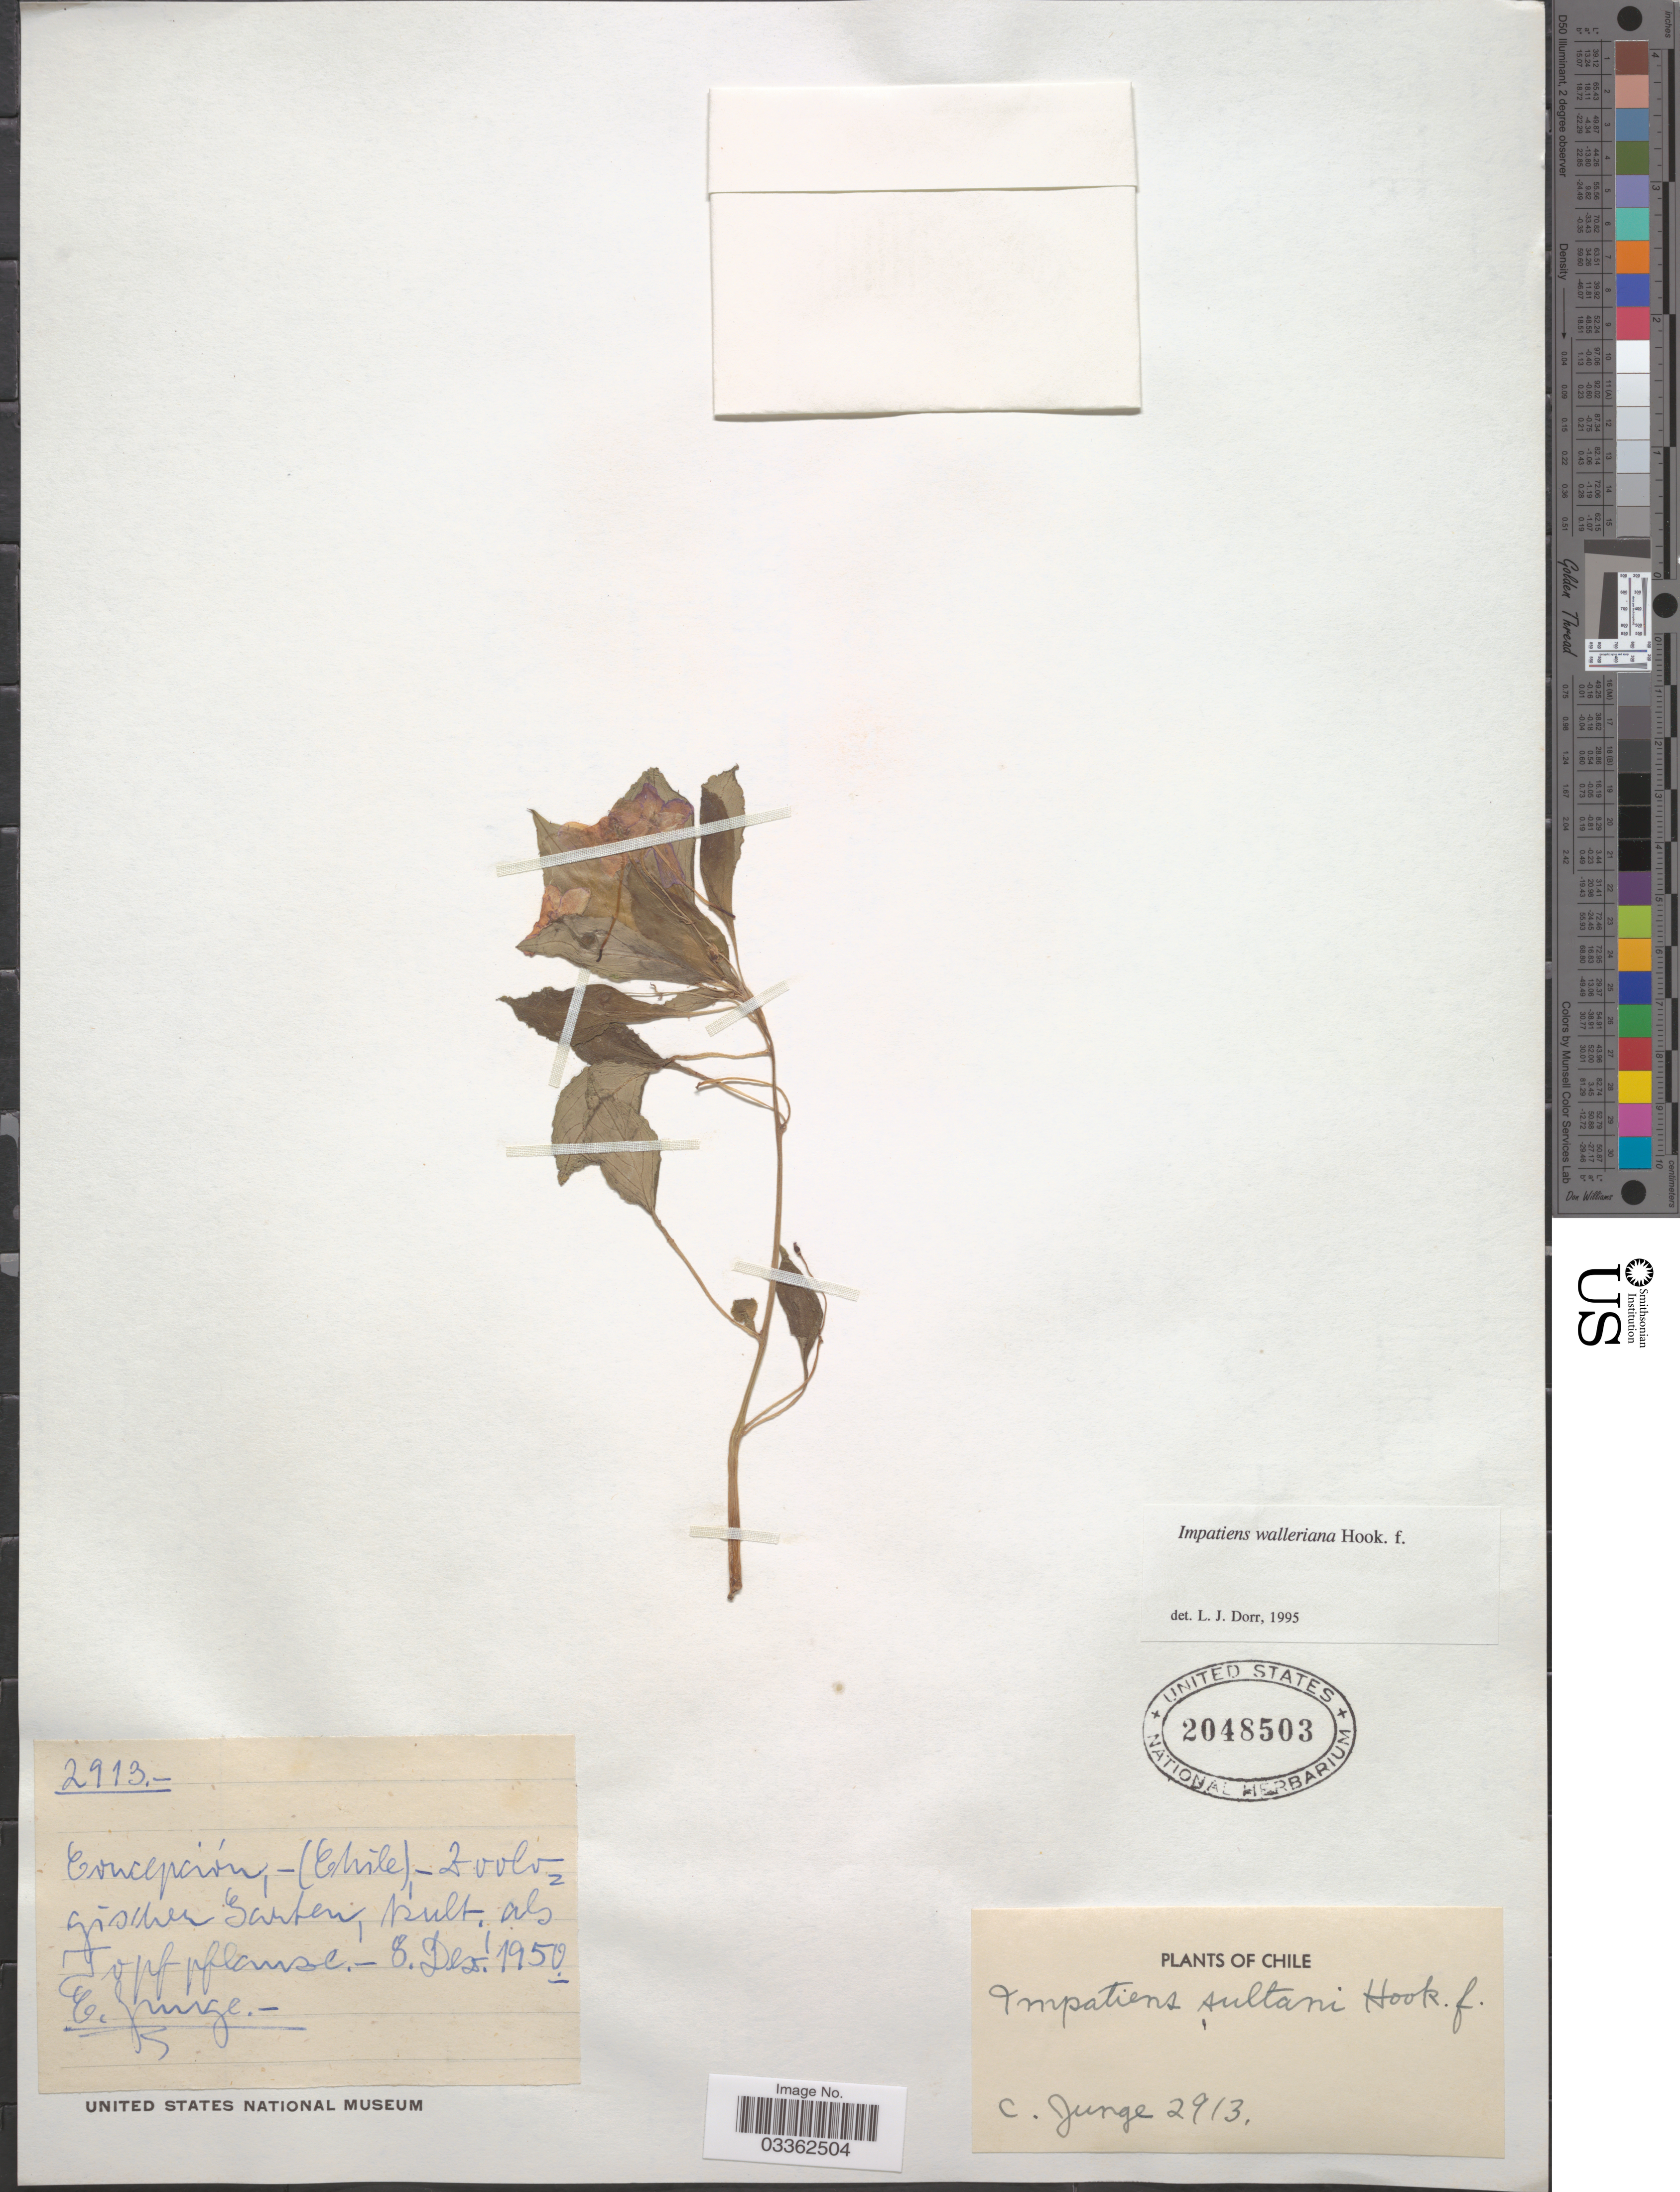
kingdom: Plantae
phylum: Tracheophyta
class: Magnoliopsida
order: Ericales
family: Balsaminaceae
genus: Impatiens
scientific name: Impatiens walleriana 'Super Elfin Red'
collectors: C. Junge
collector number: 2913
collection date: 1950-12-08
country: Chile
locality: Concepción.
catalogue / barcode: US 2048503